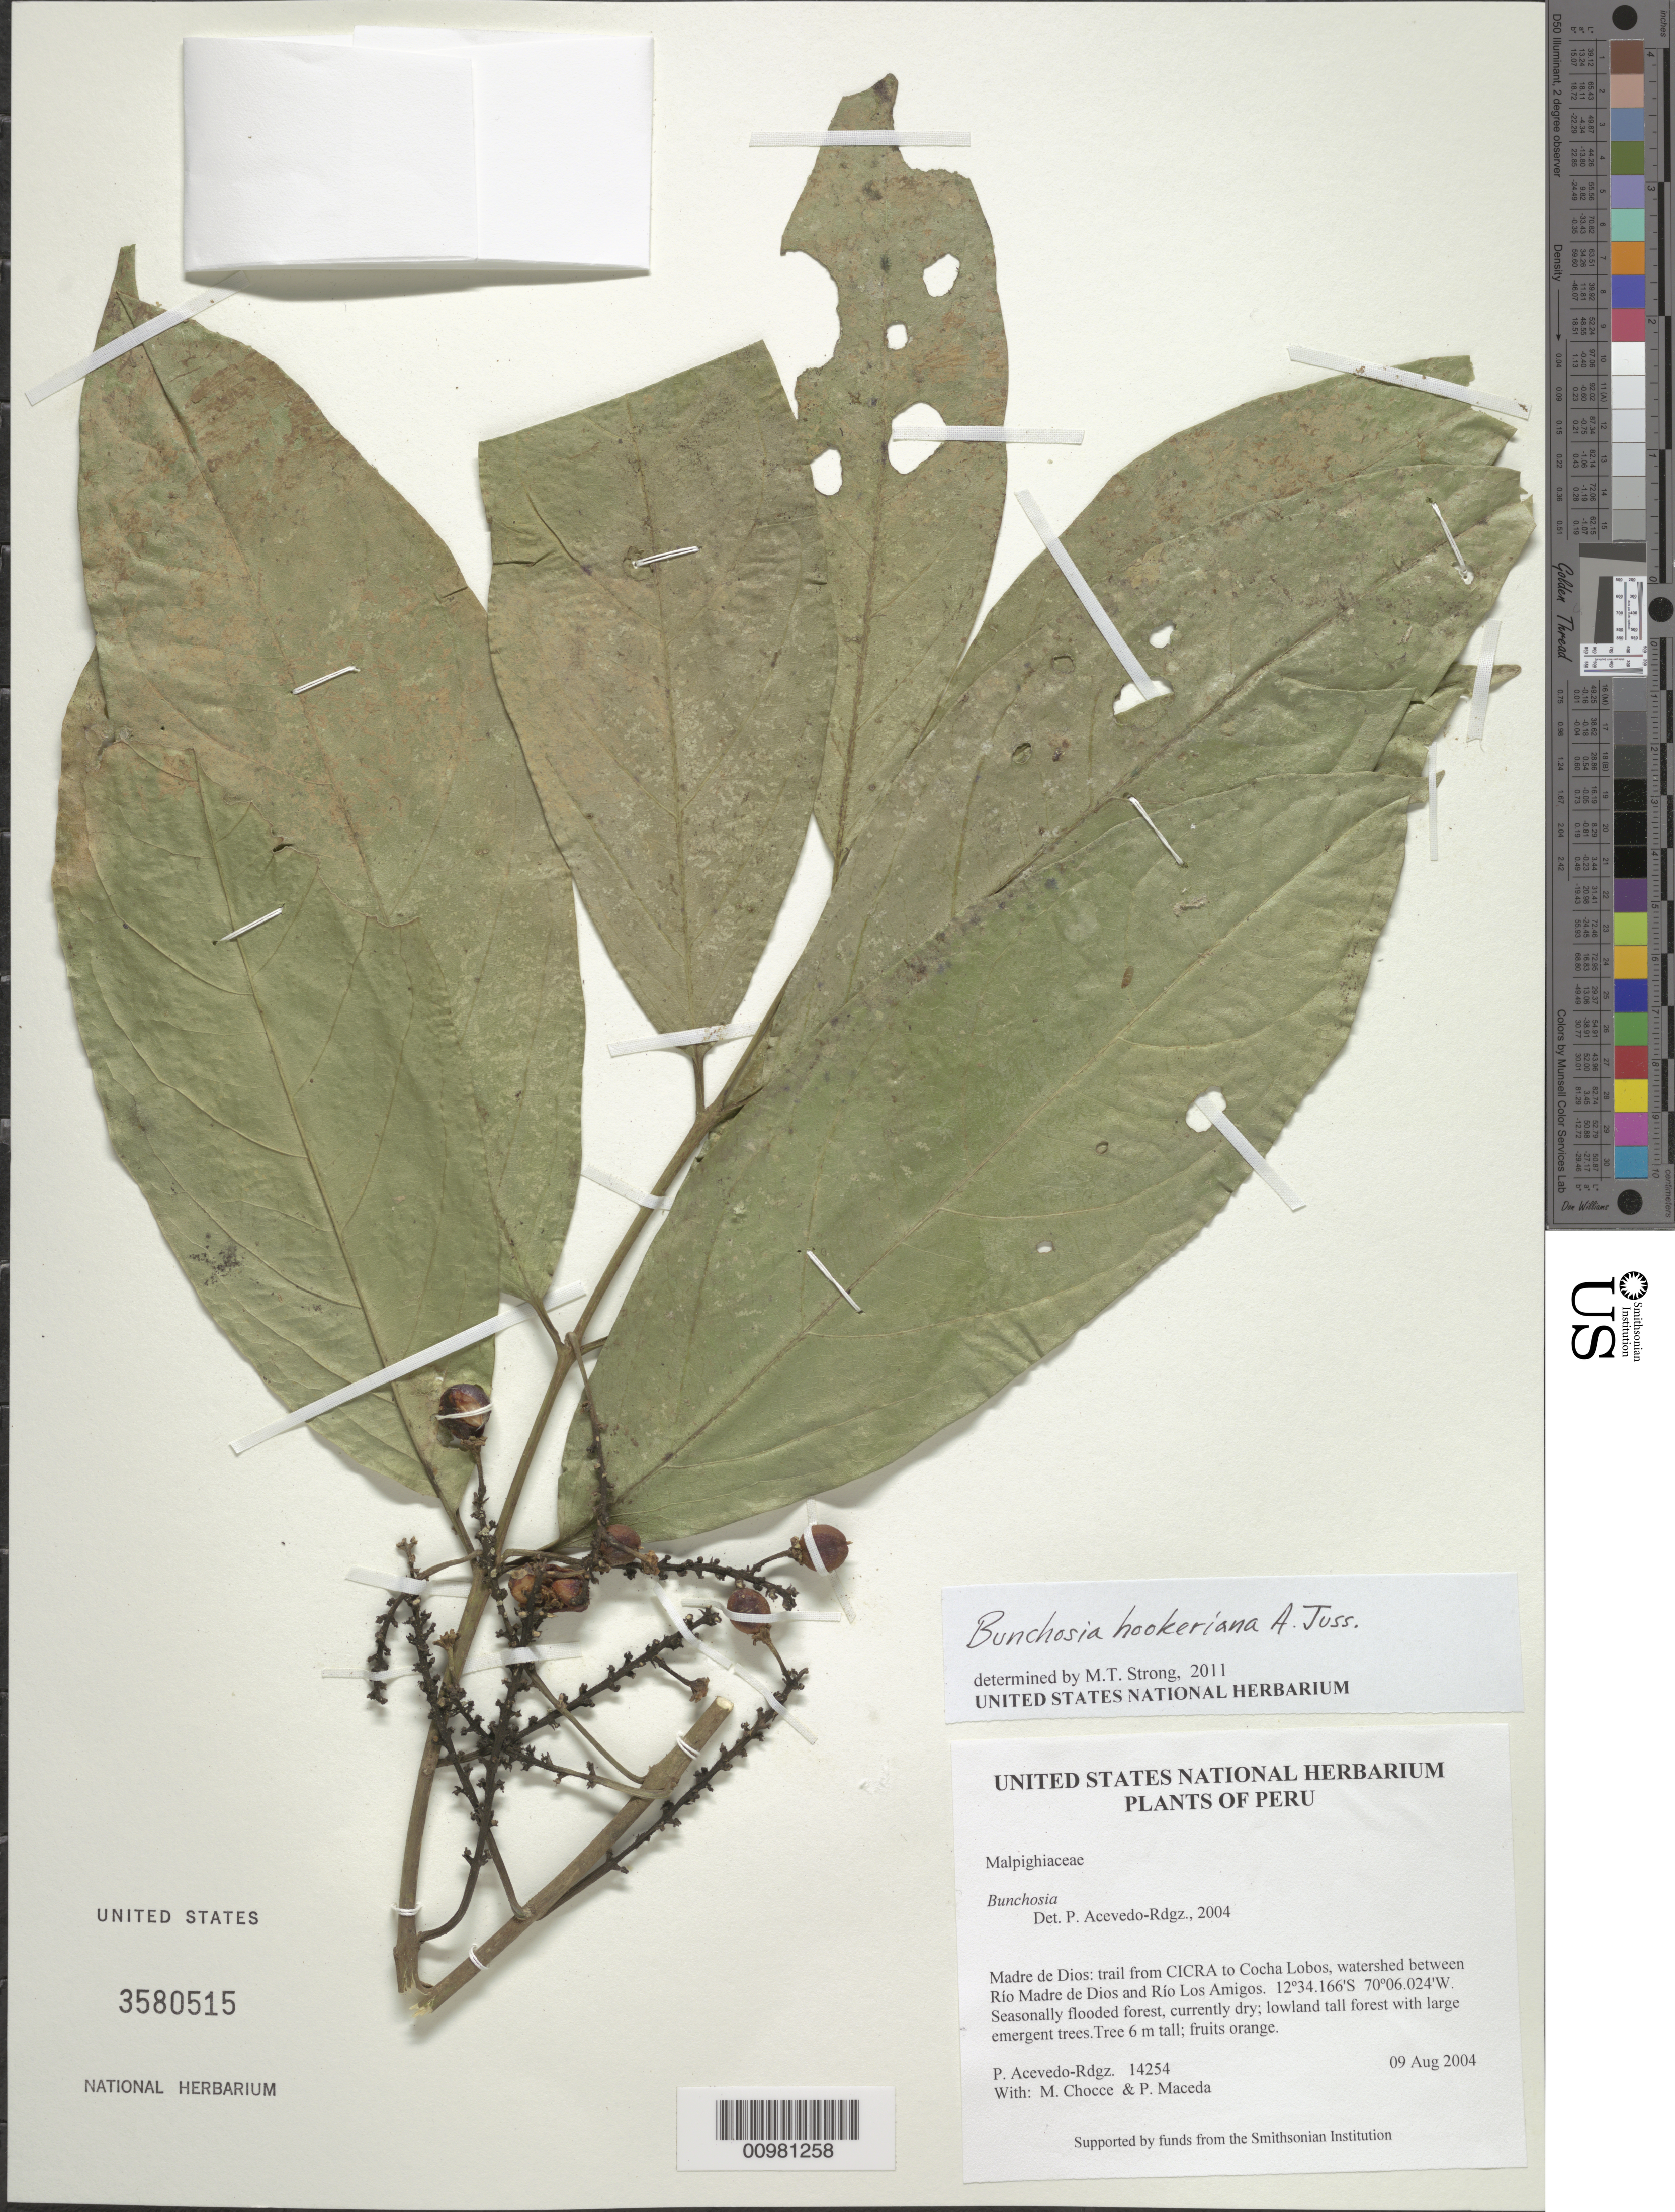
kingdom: Plantae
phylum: Tracheophyta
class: Magnoliopsida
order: Malpighiales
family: Malpighiaceae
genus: Bunchosia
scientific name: Bunchosia hookeriana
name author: A. Juss.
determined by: Strong, M. T., (US), Smithsonian Institution - National Museum of Natural History (UNITED STATES)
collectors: P. Acevedo-Rodr., M. Chocce & P. Maceda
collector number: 14254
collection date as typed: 09 Aug 2004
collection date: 2004-08-09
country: Peru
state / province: Madre de Dios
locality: Madre de Dios: trail from CICRA to Cocha Lobos, watershed between Río Madre de Dios and Río Los Amigos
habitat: Seasonally flooded forest, currently dry; lowland tall forest with large emergent trees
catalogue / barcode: US 3580515